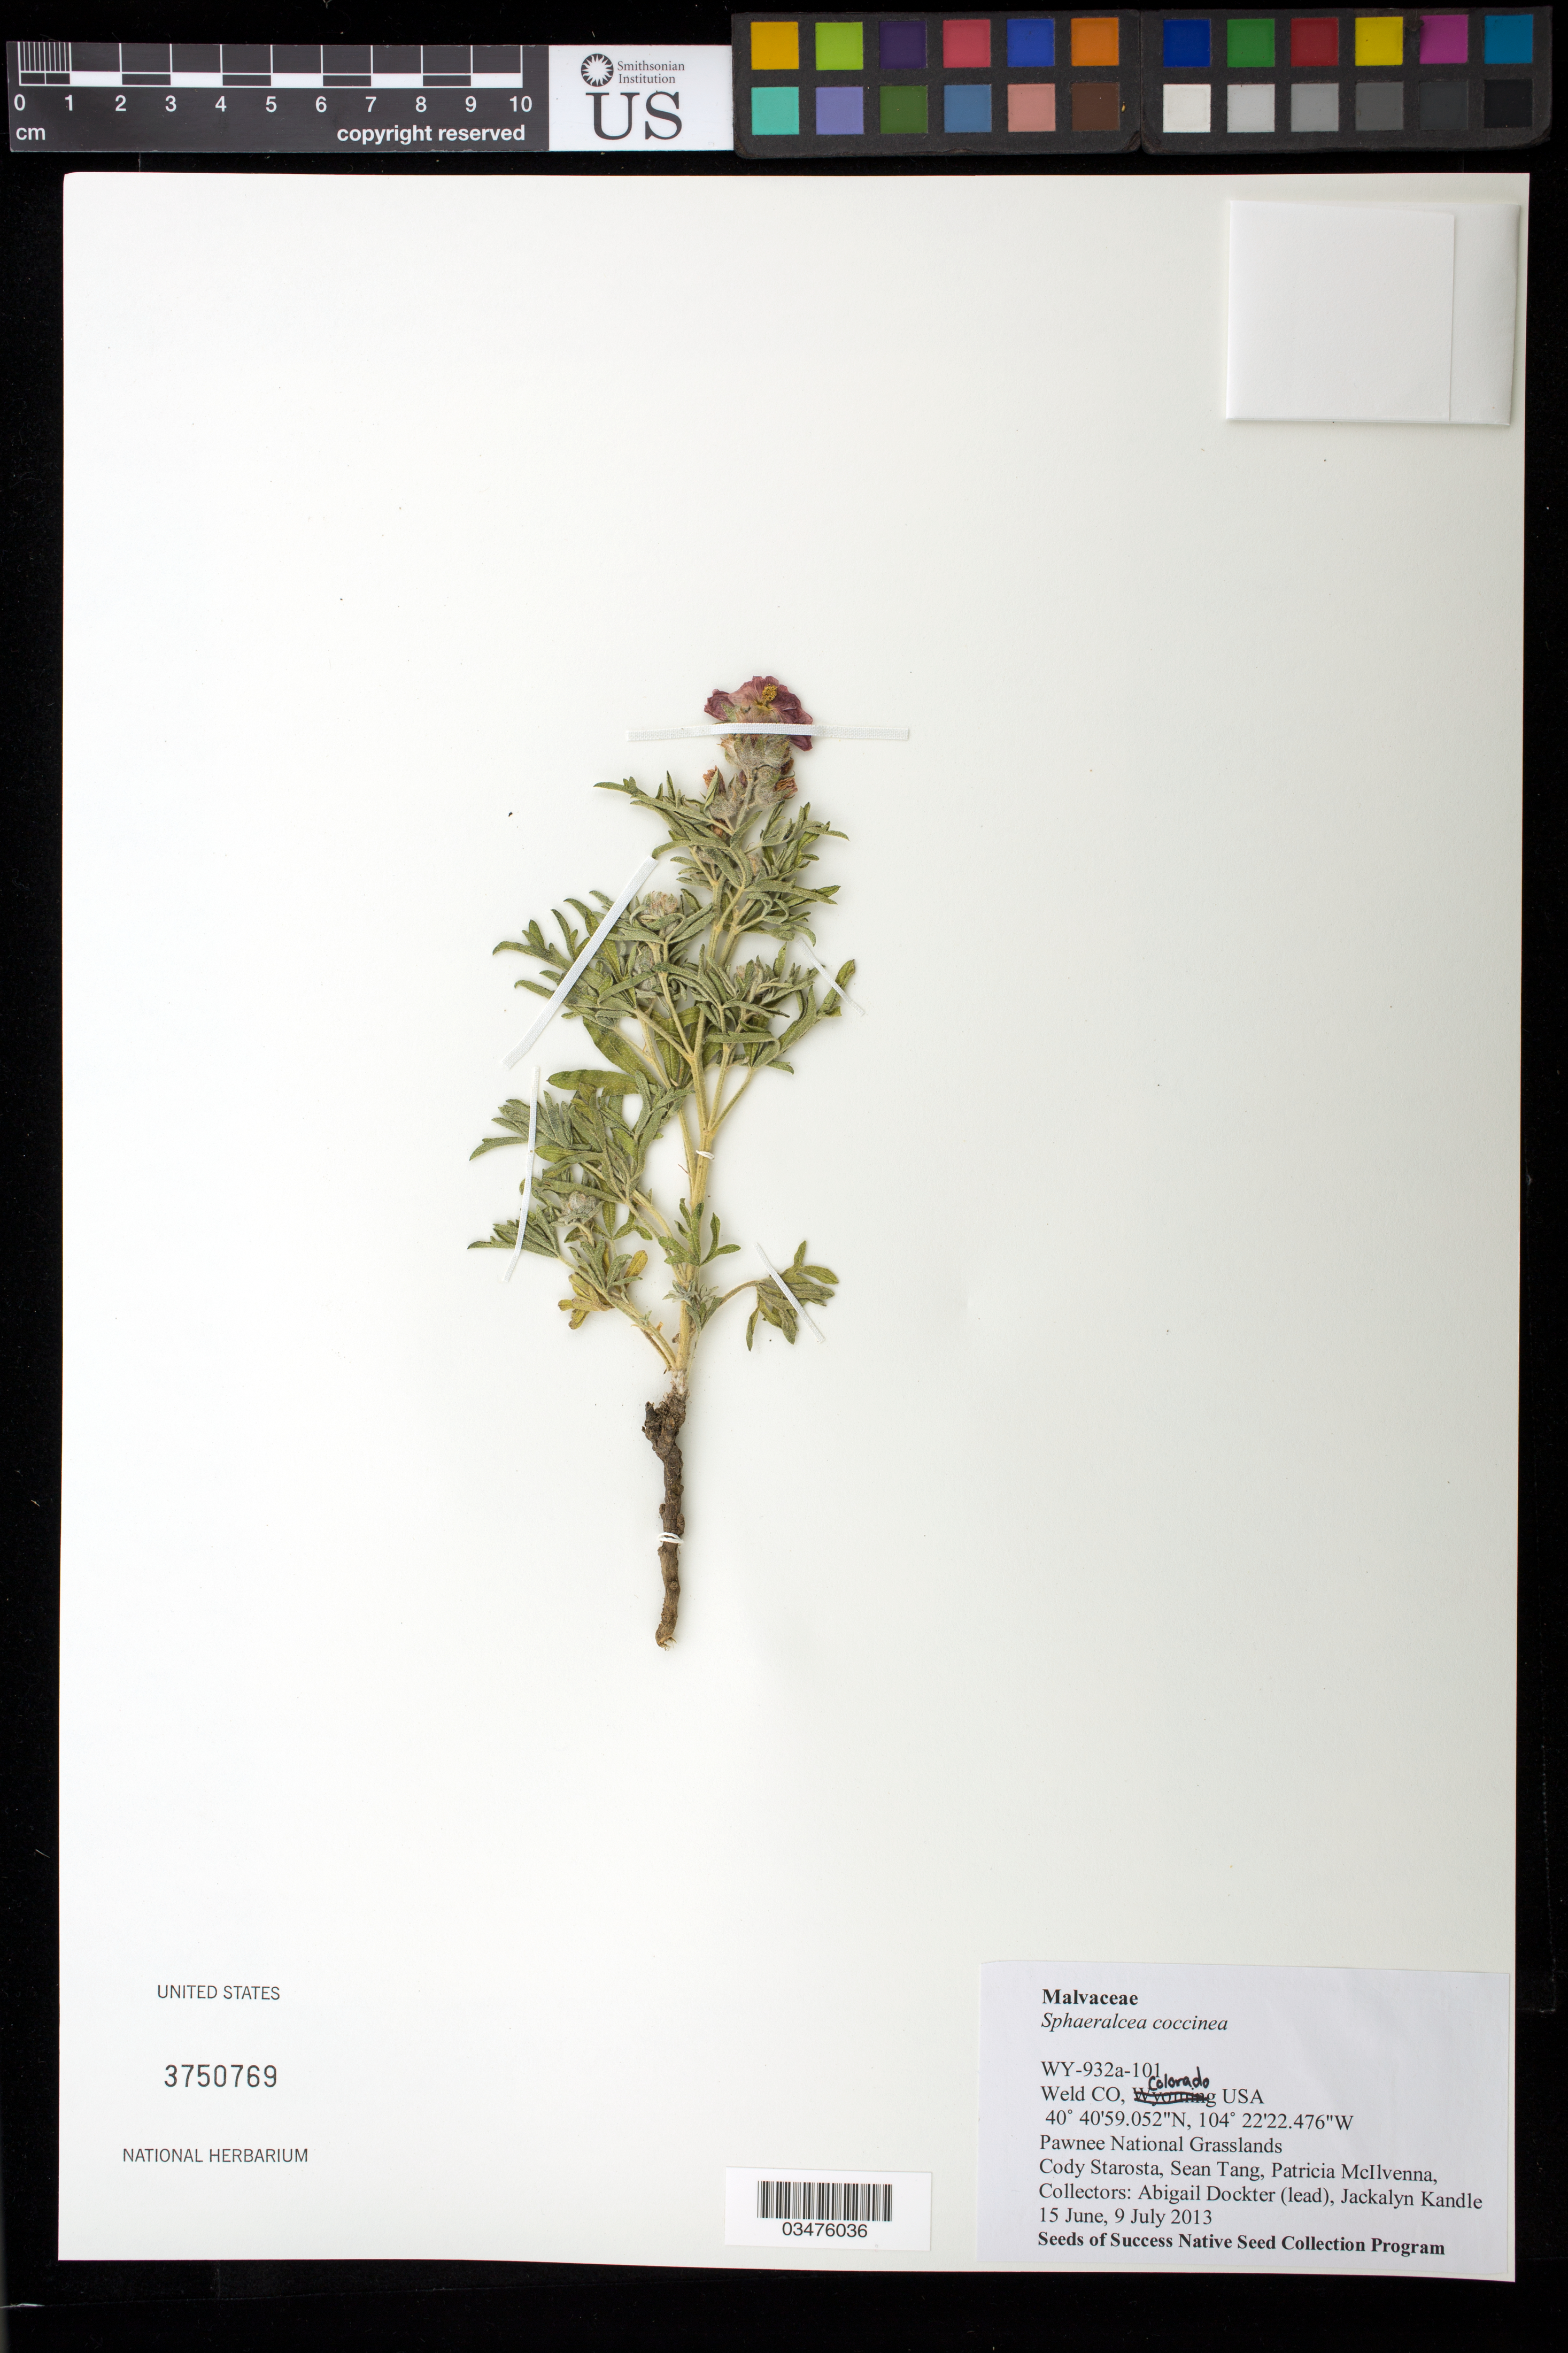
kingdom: Plantae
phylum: Tracheophyta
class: Magnoliopsida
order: Malvales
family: Malvaceae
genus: Sphaeralcea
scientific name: Sphaeralcea coccinea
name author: (Nutt.) Rydb.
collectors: A. Dockter & J. Kandle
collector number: WY932A-101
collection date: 2013-06-15,2013-07-09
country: United States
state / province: Colorado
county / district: Weld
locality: Pawnee National Grasslands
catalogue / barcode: US 3750769